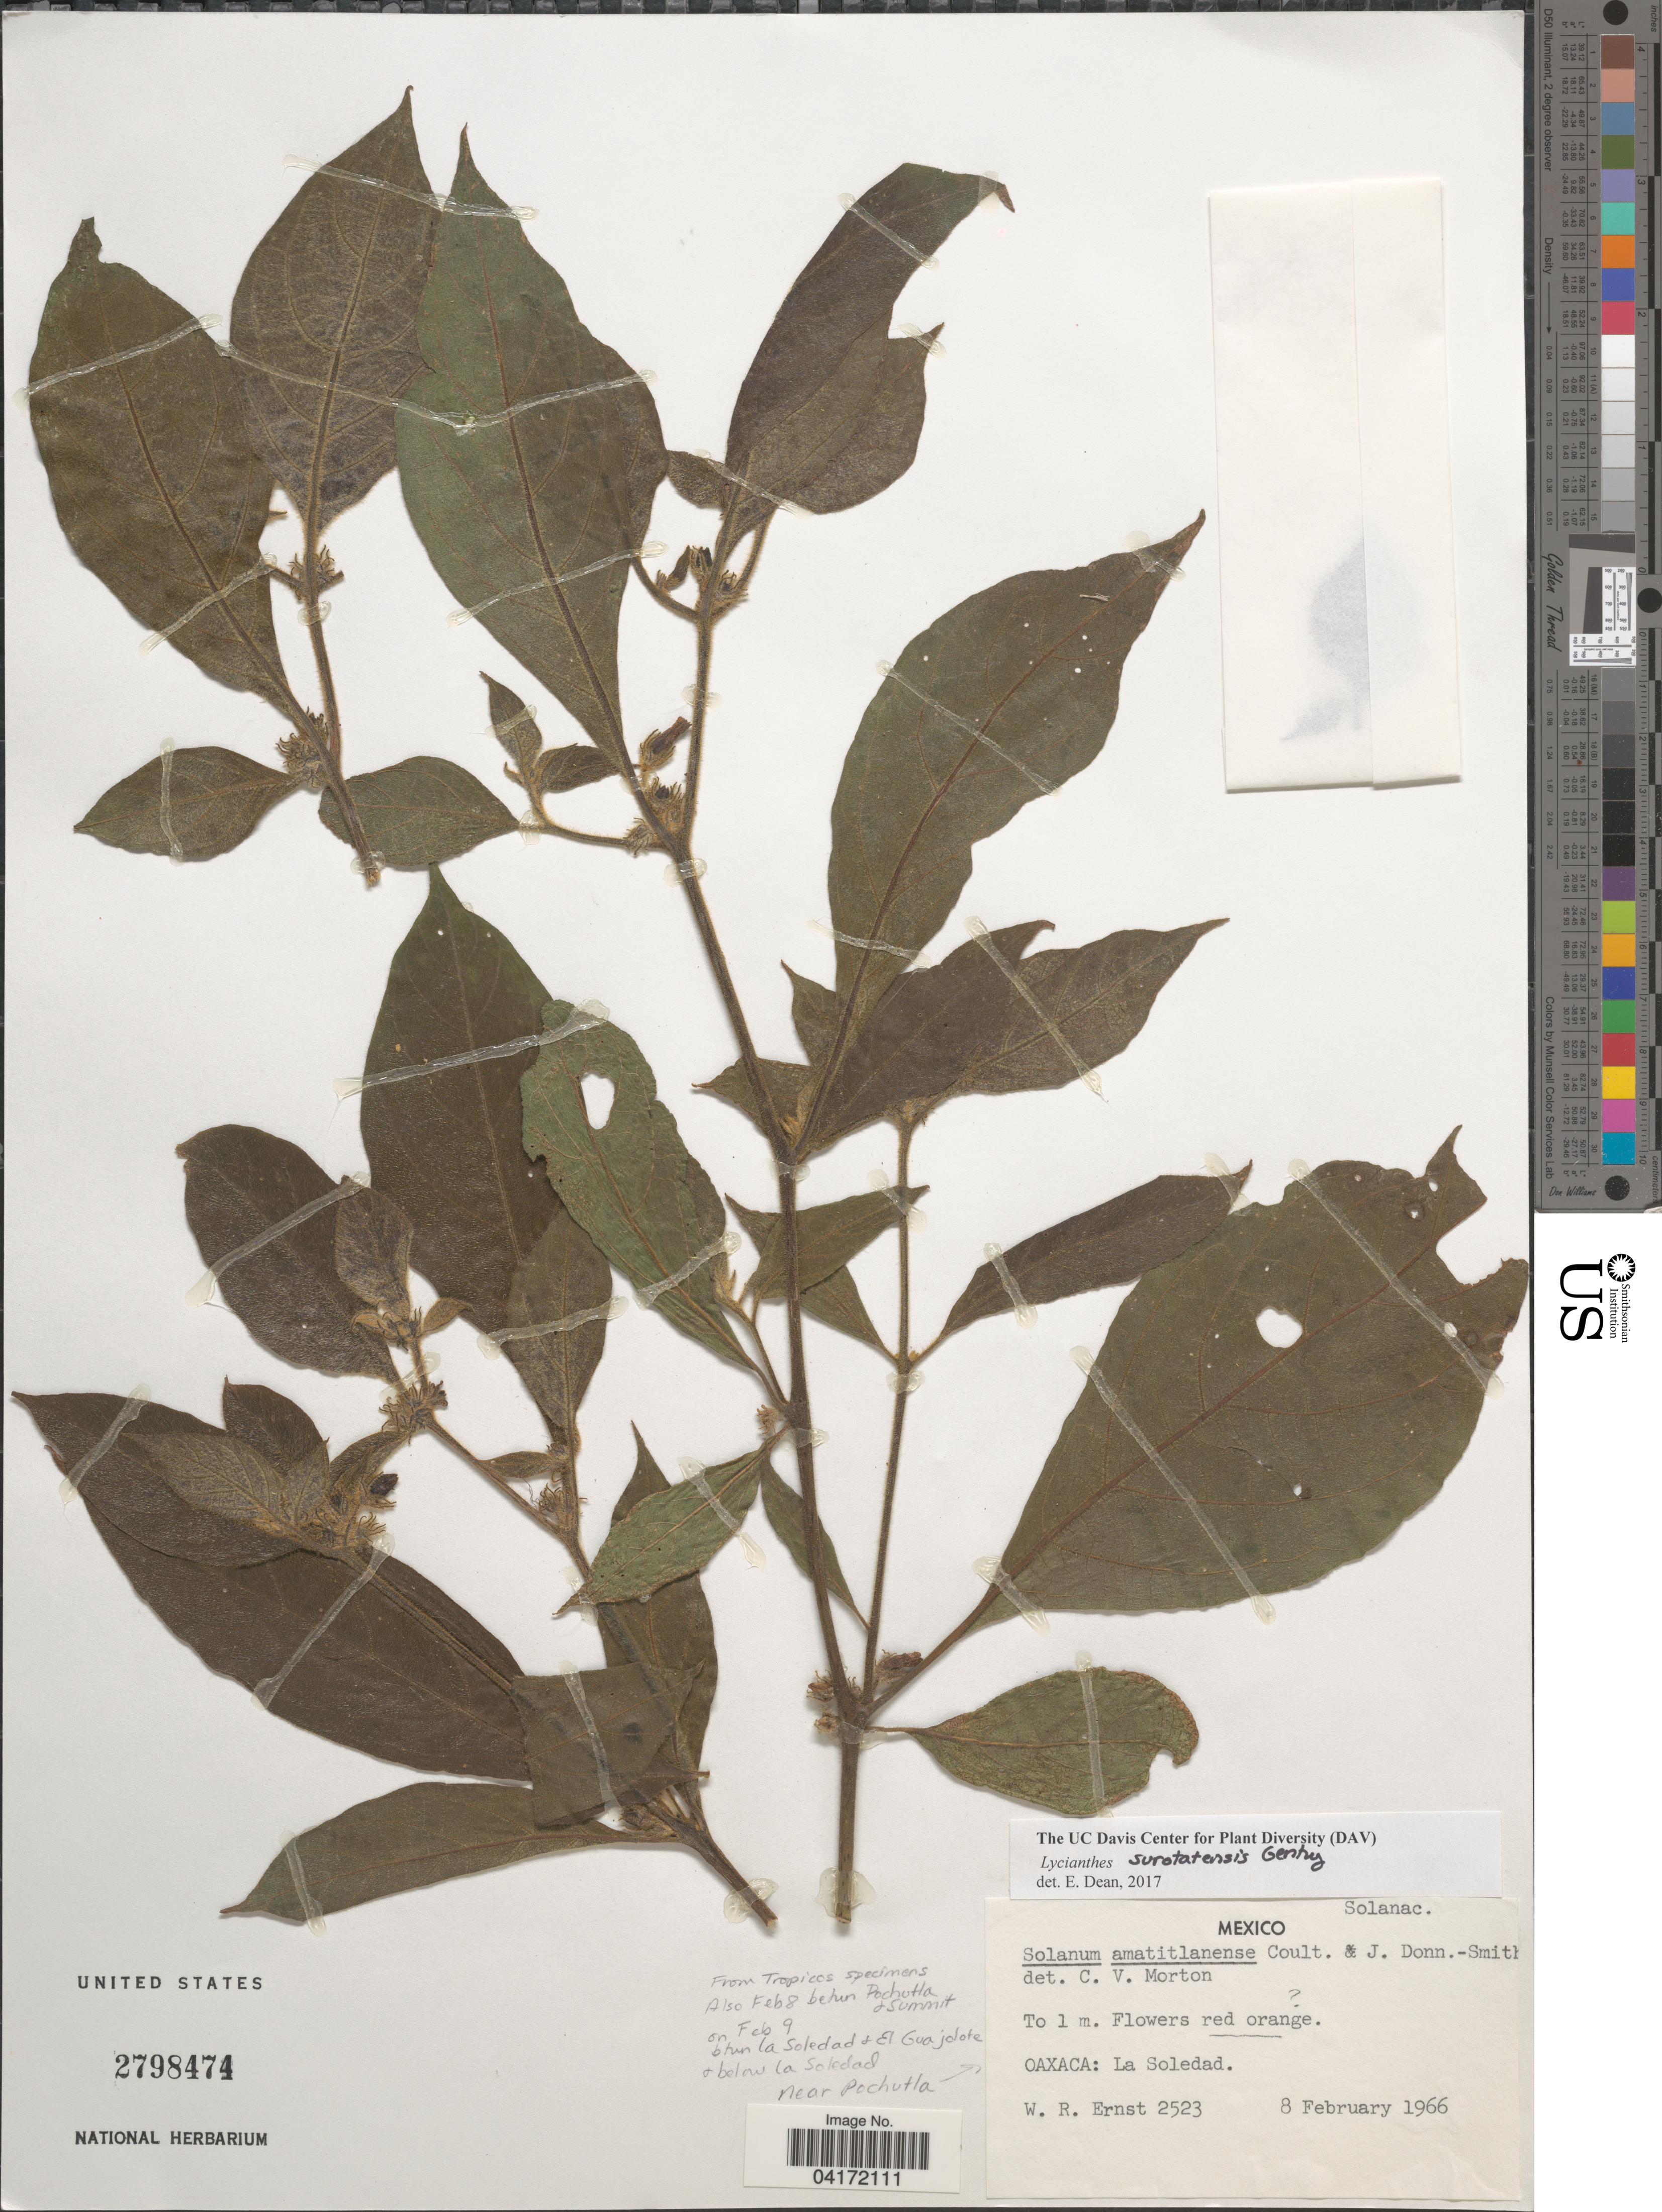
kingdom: Plantae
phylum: Tracheophyta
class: Magnoliopsida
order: Solanales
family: Solanaceae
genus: Lycianthes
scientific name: Lycianthes surotatensis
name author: Gentry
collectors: W. R. Ernst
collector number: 2523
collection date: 1966-02-08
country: Mexico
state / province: Oaxaca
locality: Betwn Pochutla & Summit. Near Pochutla. La Soledad.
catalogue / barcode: US 2798474